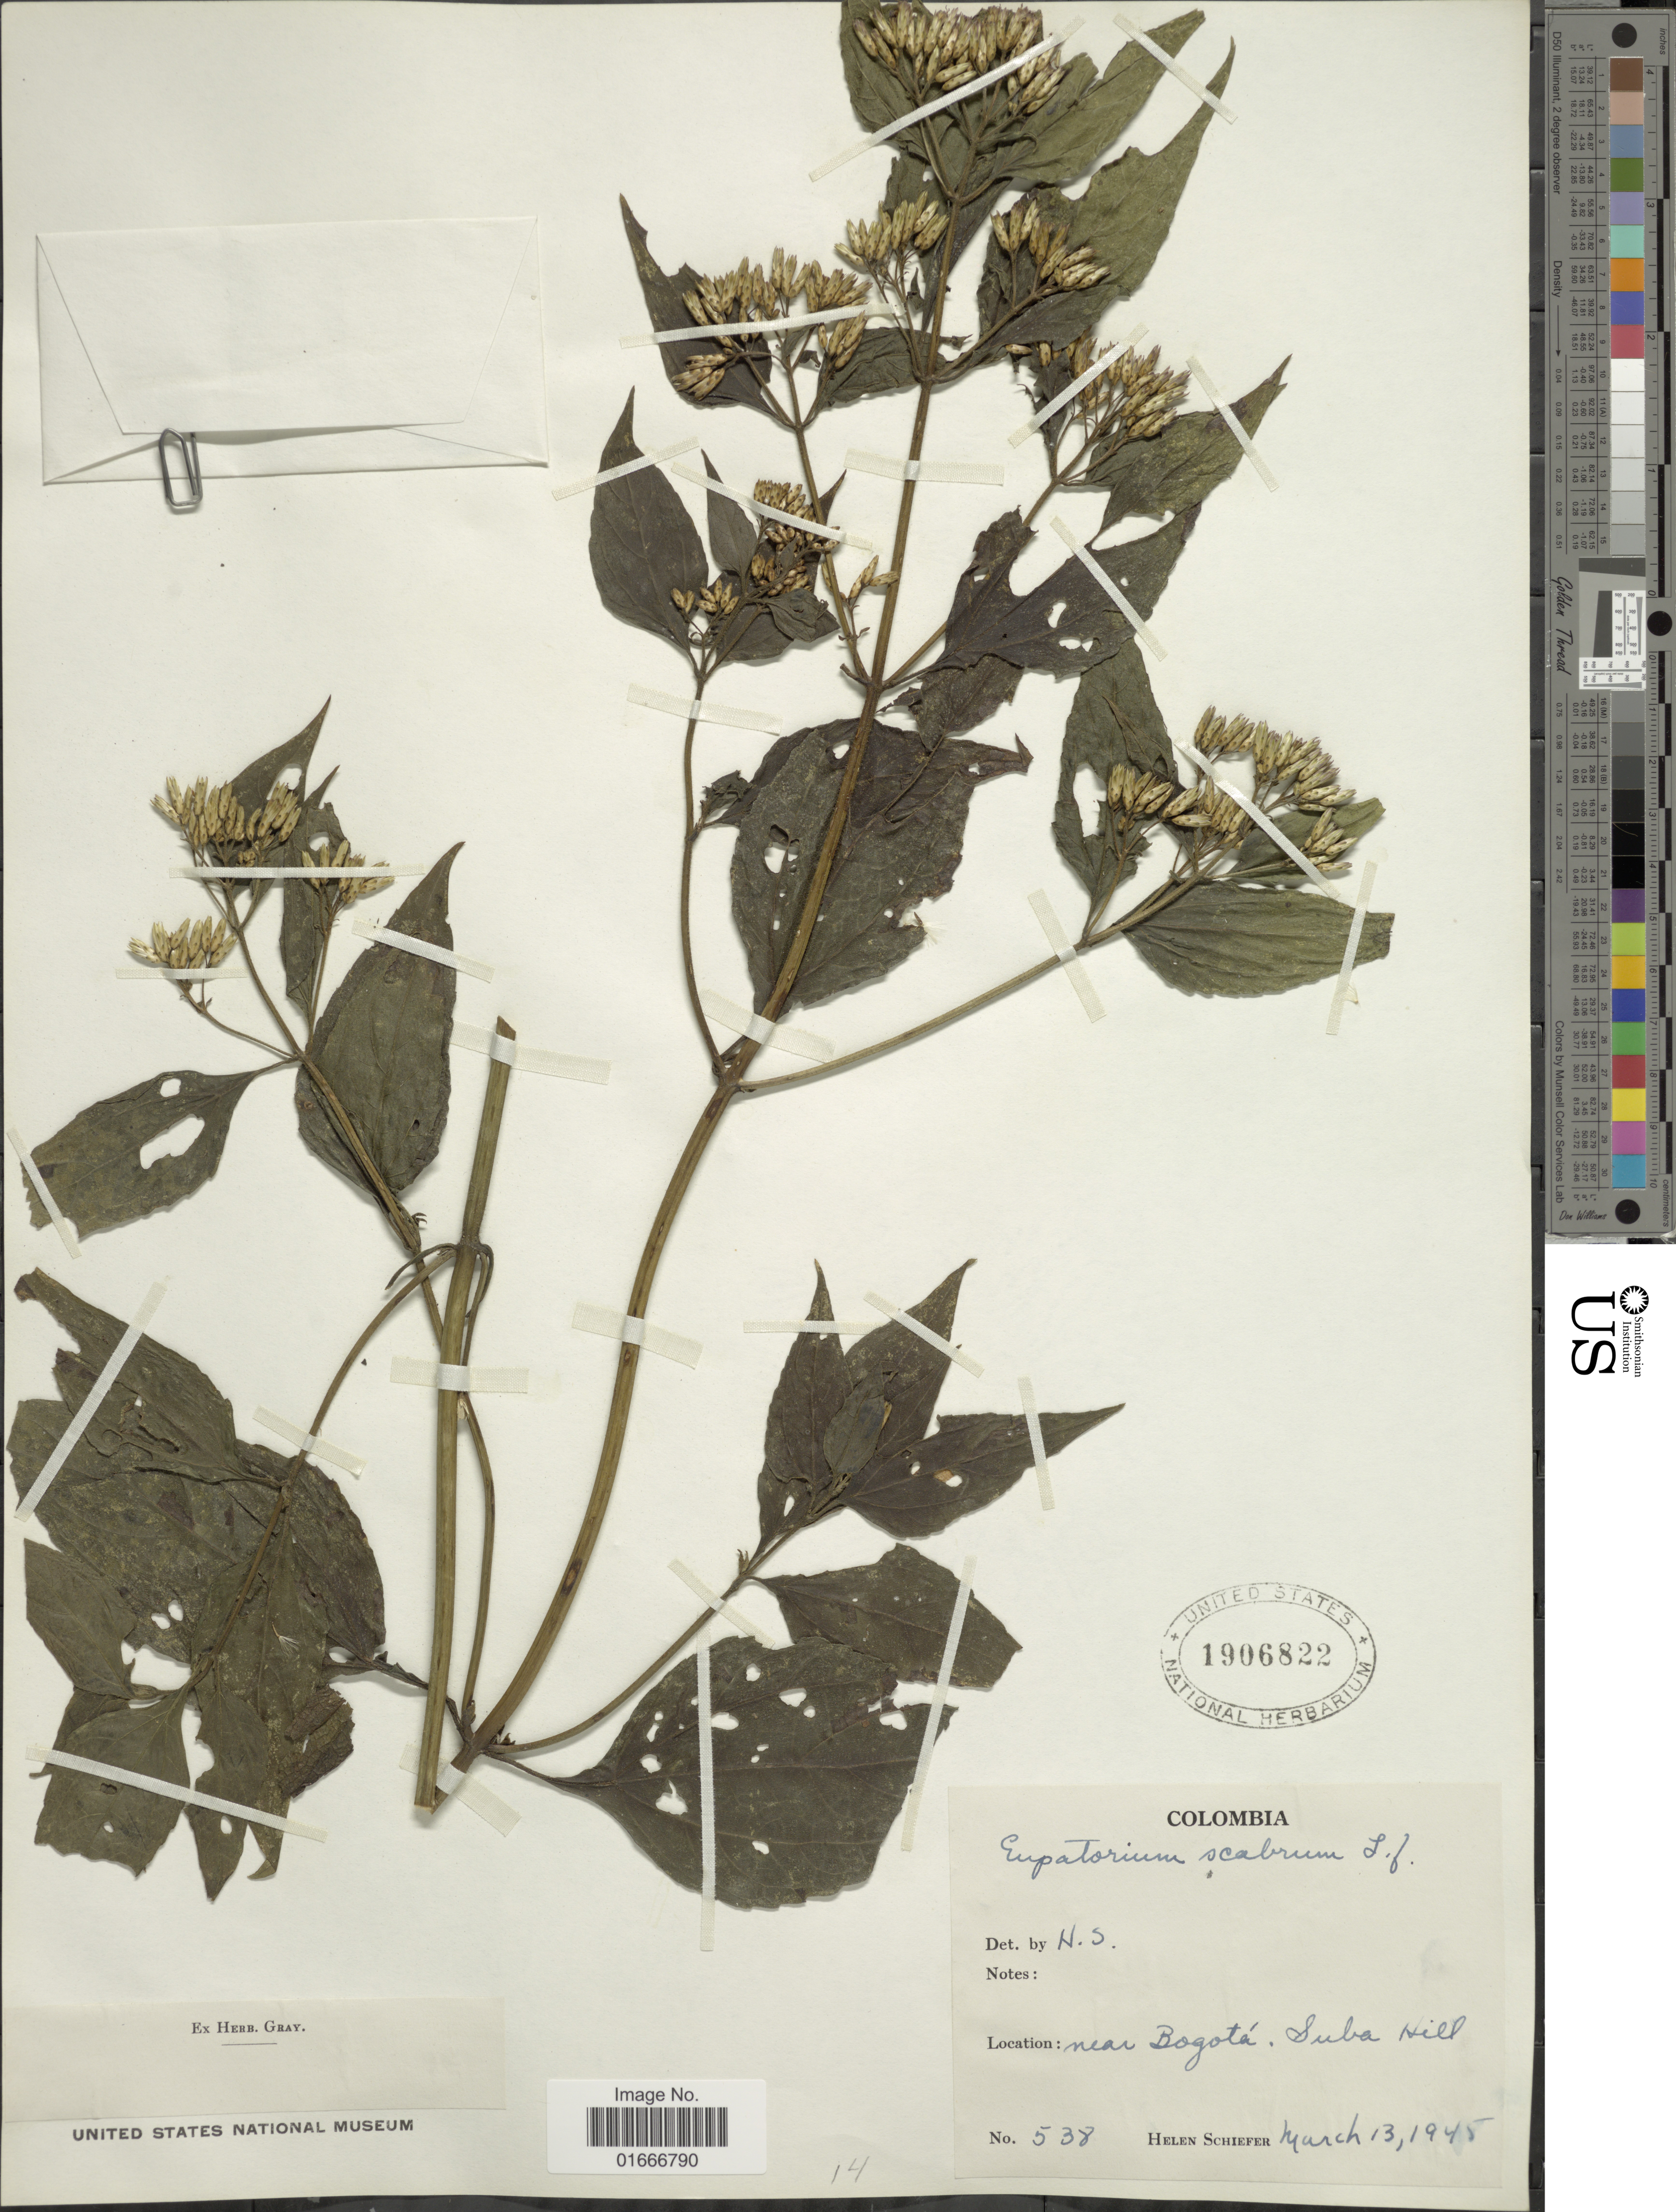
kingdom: Plantae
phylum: Tracheophyta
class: Magnoliopsida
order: Asterales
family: Asteraceae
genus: Chromolaena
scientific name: Chromolaena scabra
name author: (L. f.) R.M. King & H. Rob.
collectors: H. Schiefer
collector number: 538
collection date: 1945-03-13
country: Colombia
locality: Colombia. Near Bogota. Suba Hill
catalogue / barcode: US 1906822